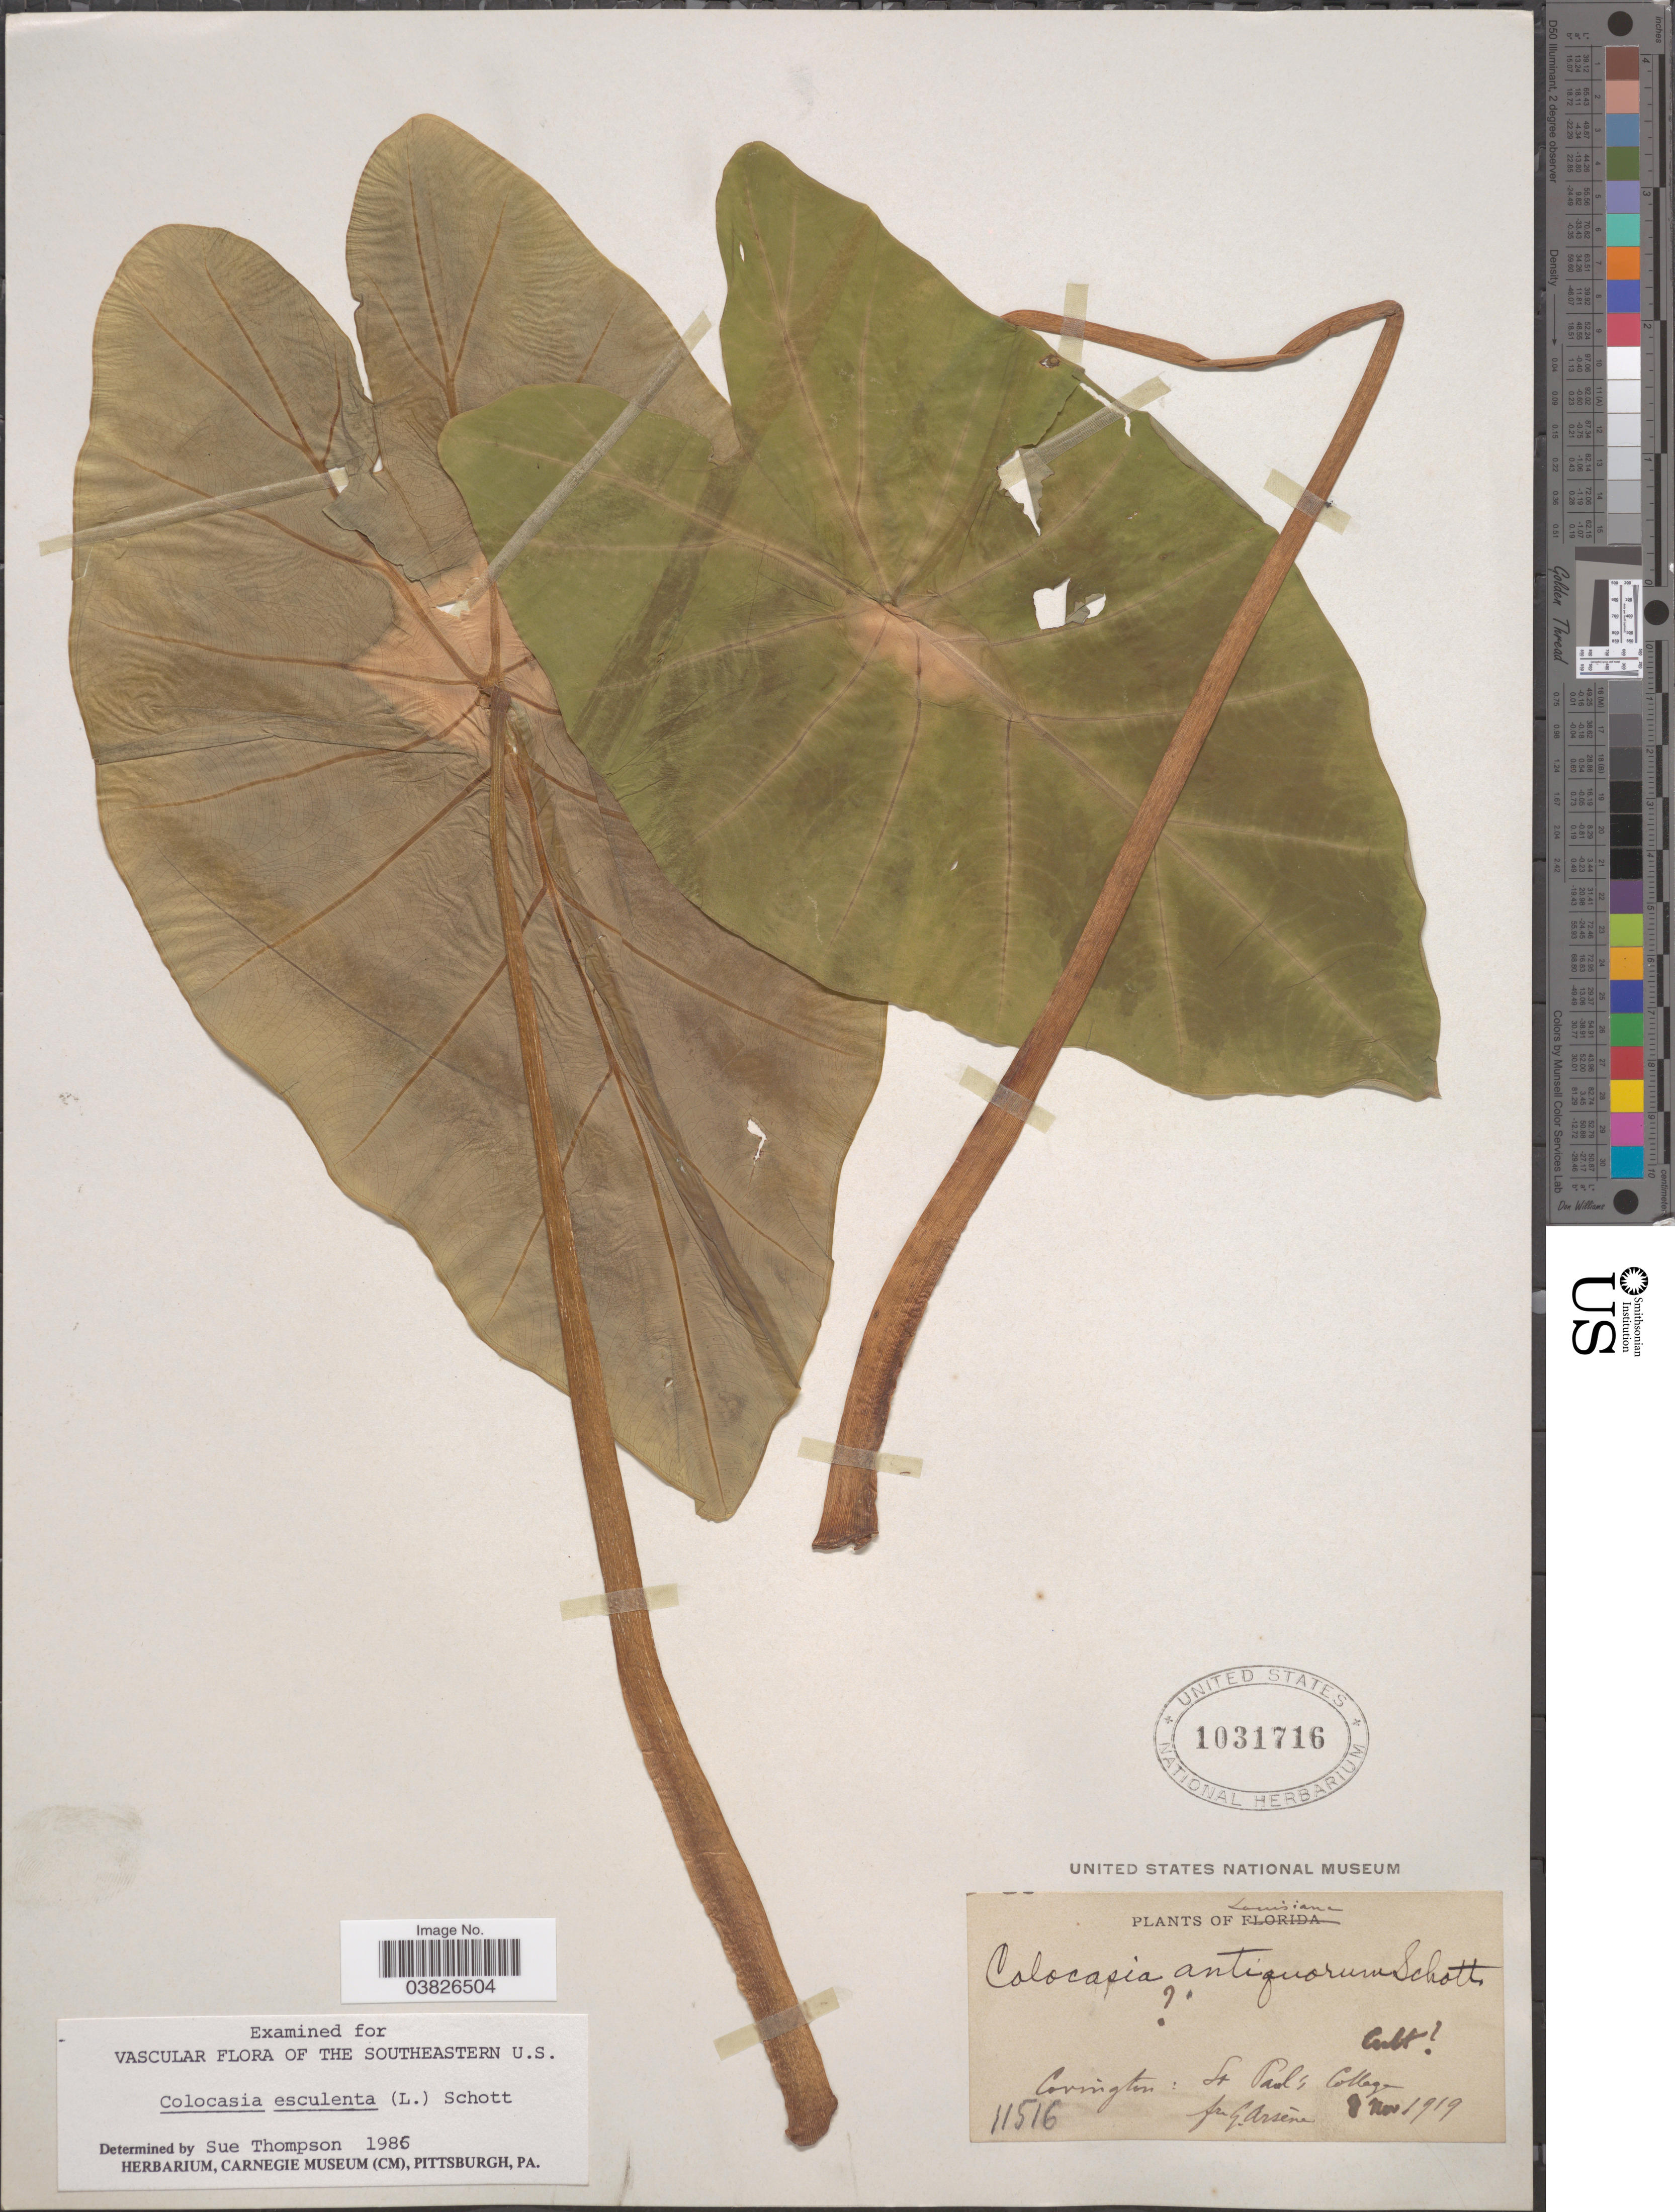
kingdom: Plantae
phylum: Tracheophyta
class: Liliopsida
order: Alismatales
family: Araceae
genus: Colocasia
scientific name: Colocasia esculenta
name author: (L.) Schott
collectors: Bro. G. Arsène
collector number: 11516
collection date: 1919-11-08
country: United States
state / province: Louisiana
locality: Covington: St Paul's College.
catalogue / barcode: US 1031716